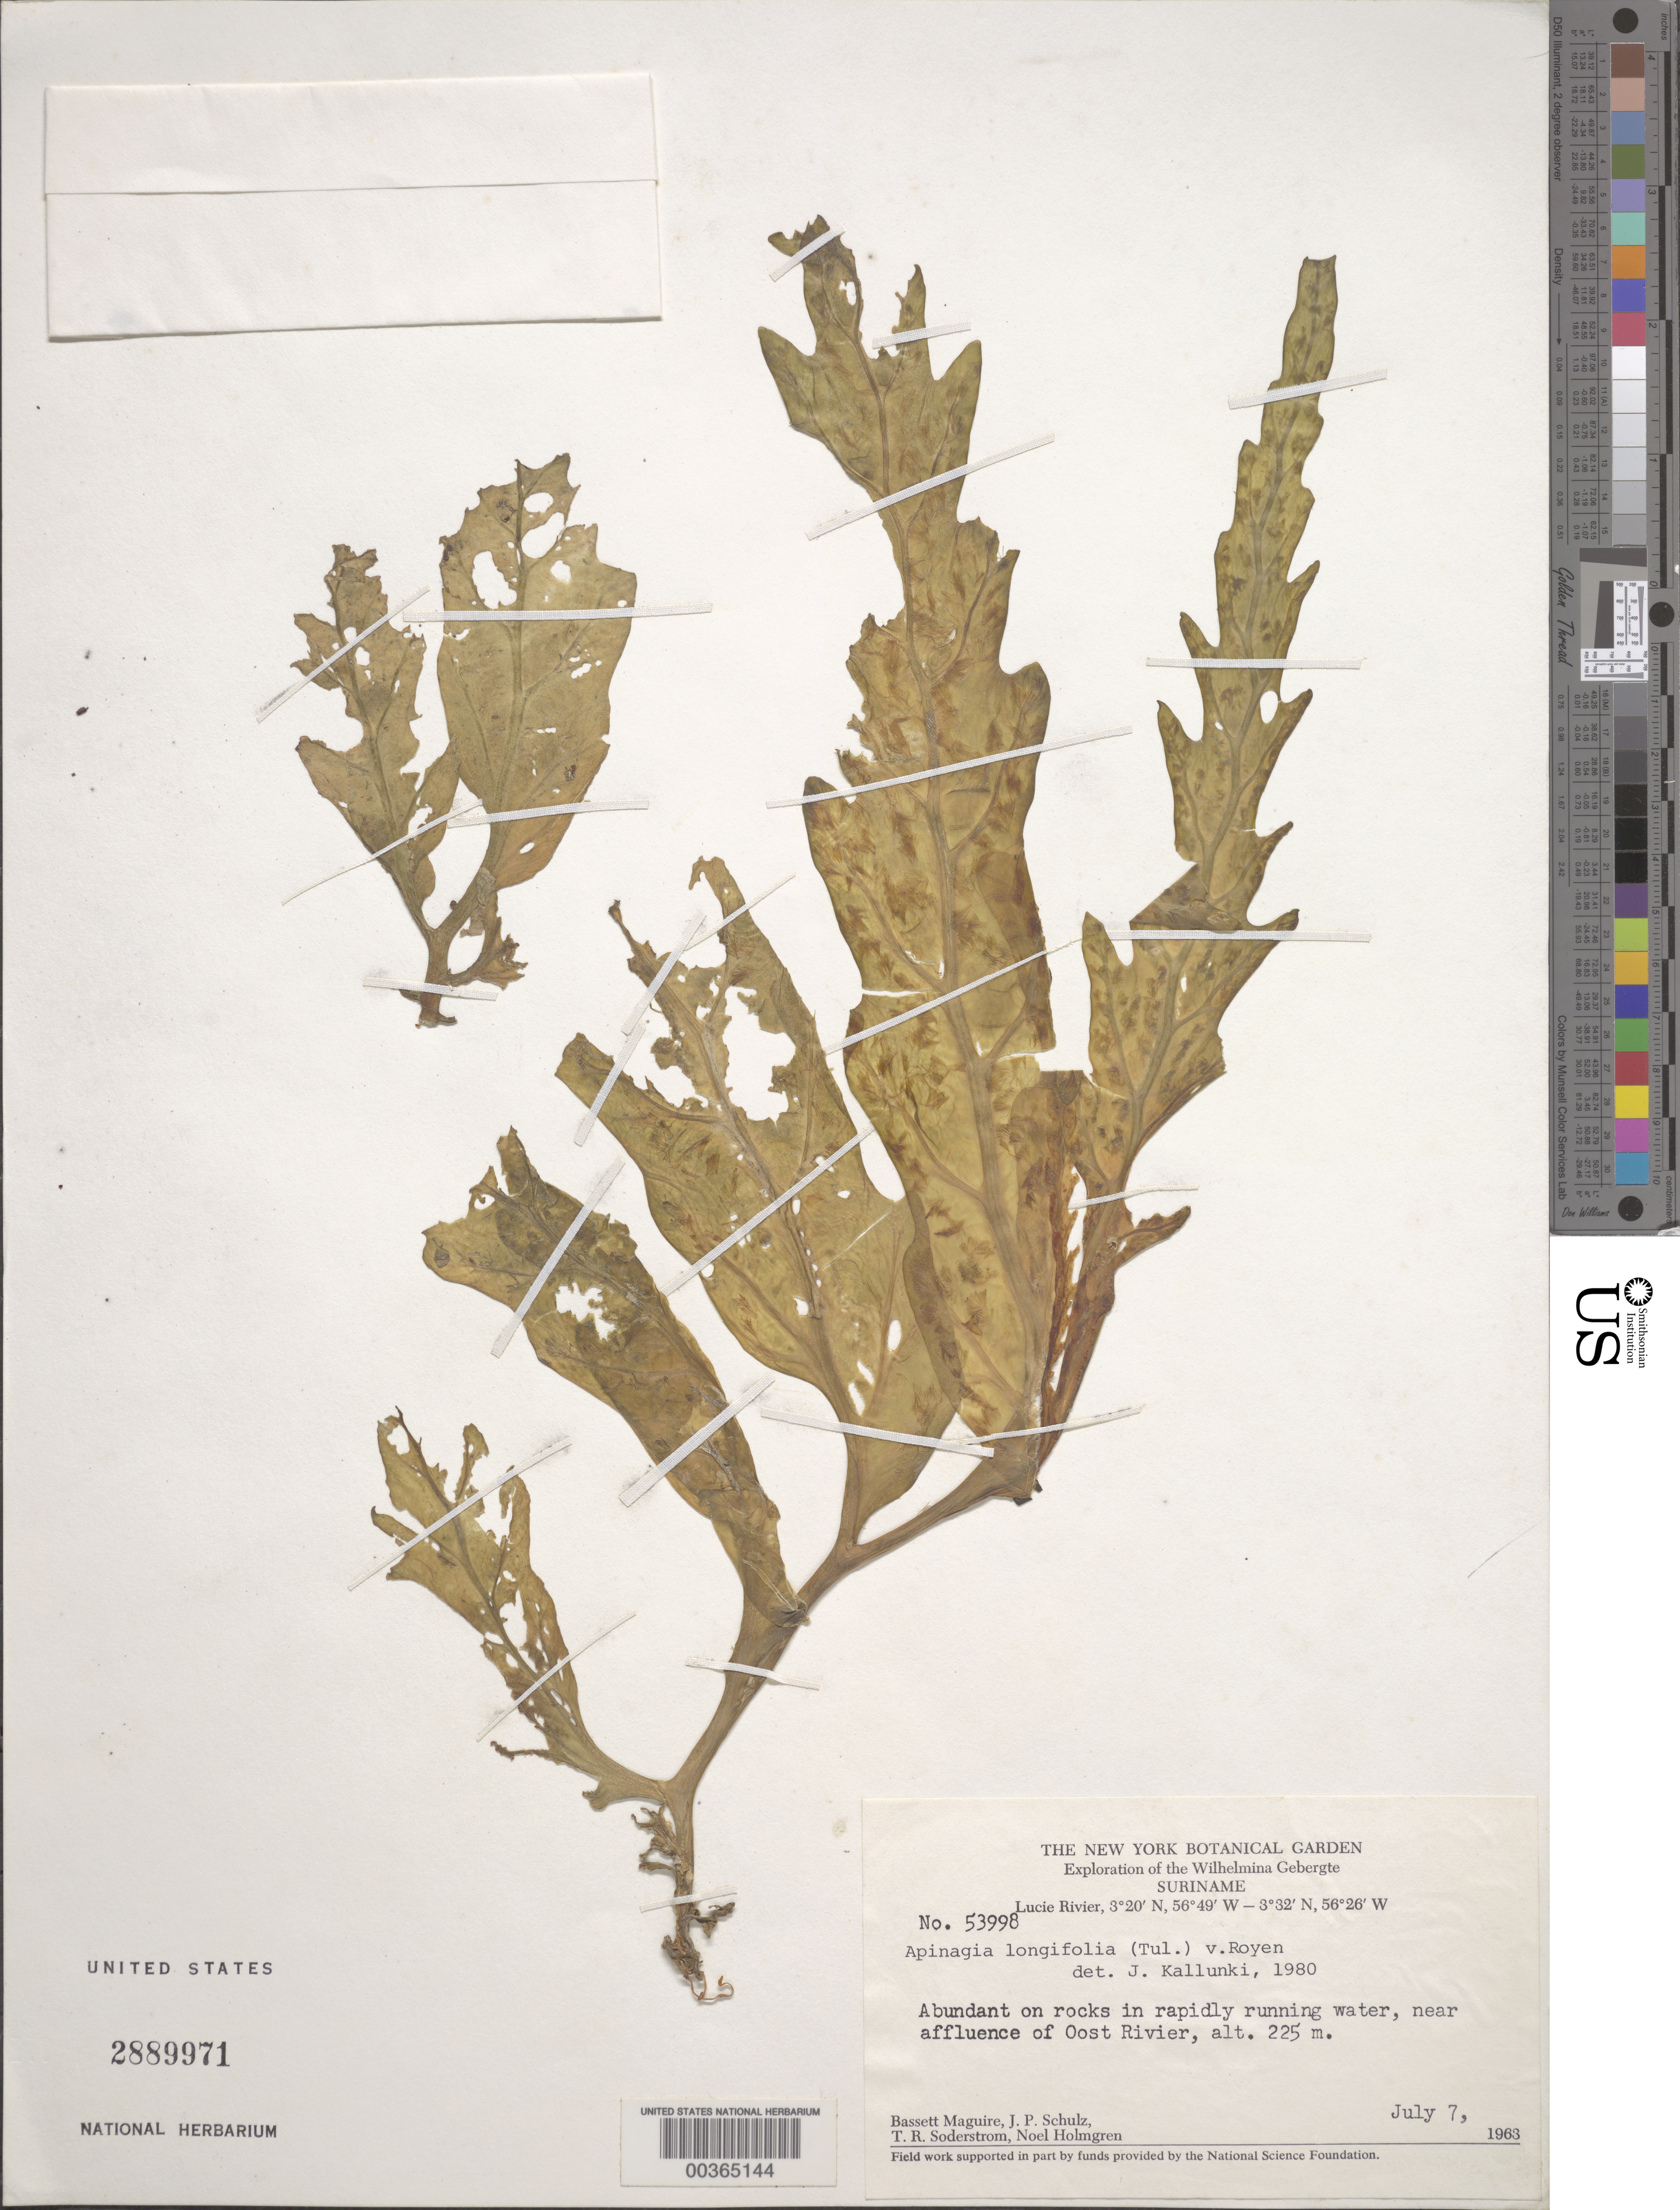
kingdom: Plantae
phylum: Tracheophyta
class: Magnoliopsida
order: Malpighiales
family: Podostemaceae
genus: Apinagia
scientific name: Apinagia longifolia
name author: (Tul.) P. Royen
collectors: B. Maguire, J. P. Schulz, T. R. Soderstrom & N. H. Holmgren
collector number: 53998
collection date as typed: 07 Jul 1963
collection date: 1963-07-07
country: Suriname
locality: Lucie river, near affluence of oost river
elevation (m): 225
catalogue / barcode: US 2889971